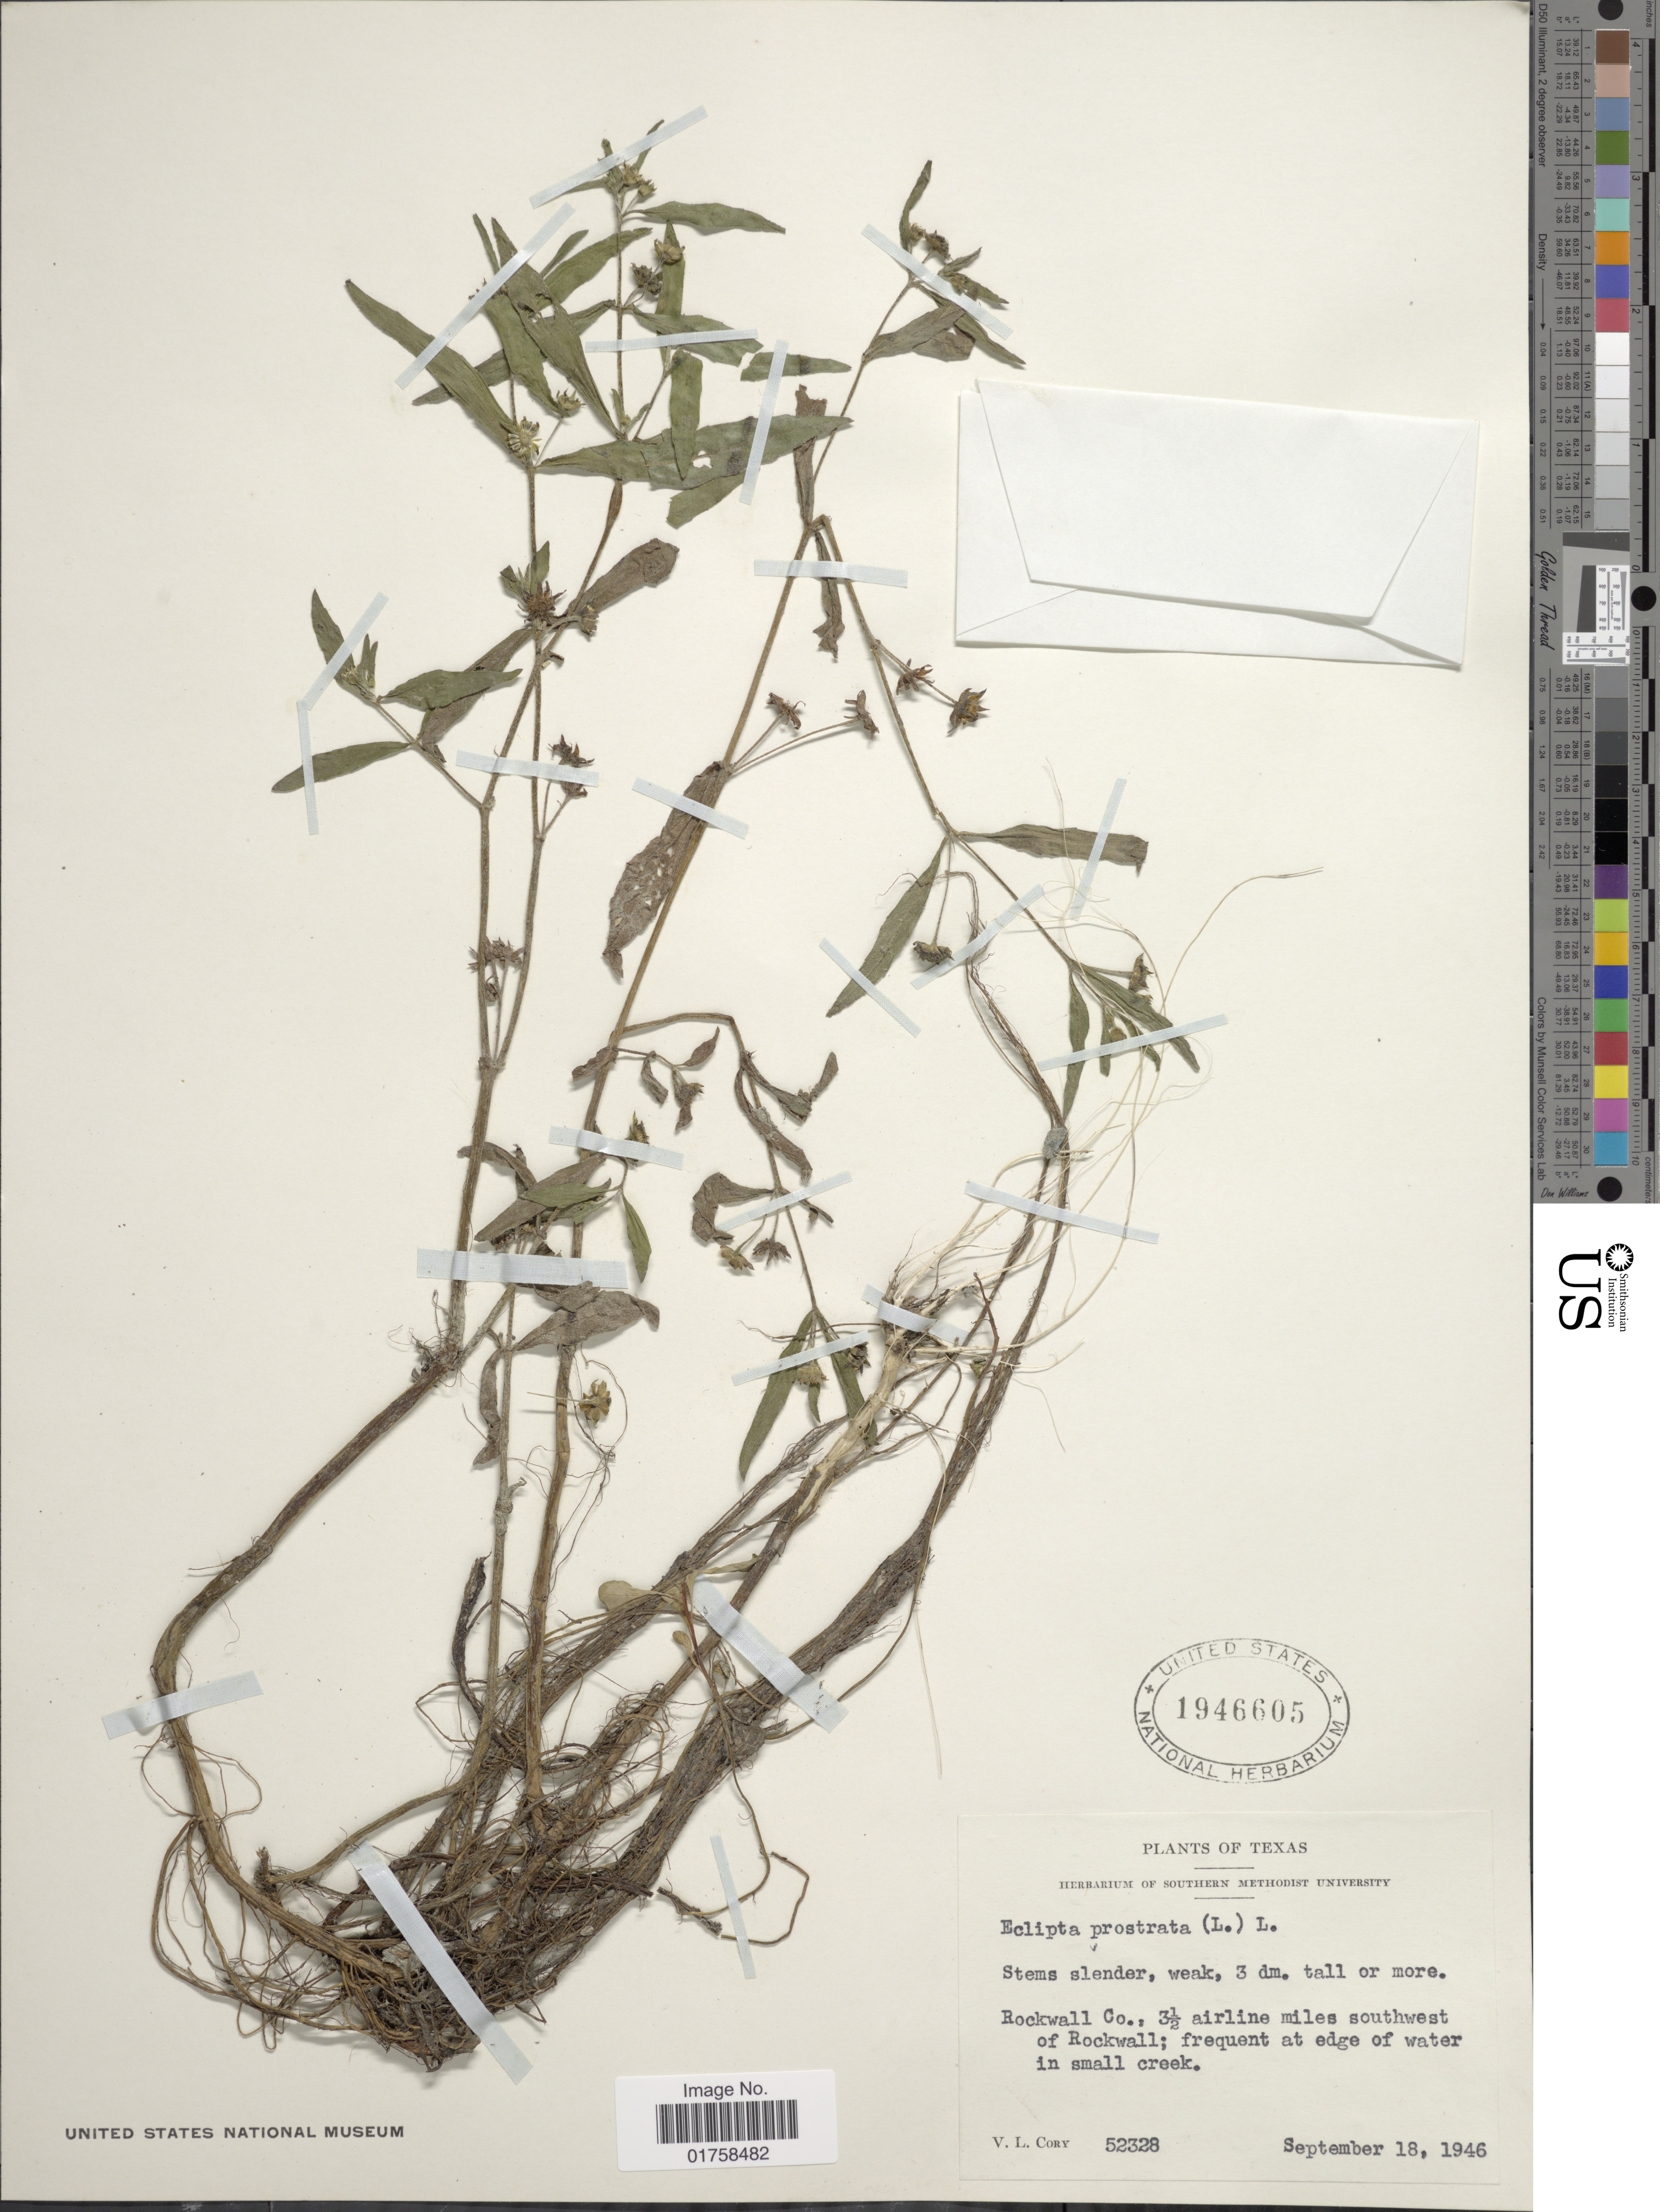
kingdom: Plantae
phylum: Tracheophyta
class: Magnoliopsida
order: Asterales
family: Asteraceae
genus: Eclipta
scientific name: Eclipta alba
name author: (L.) Hassk.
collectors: V. Cory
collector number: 52328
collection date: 1946-09-18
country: United States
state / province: Texas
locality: Rockwall Co.: 2.5 miles southwest of Rockwall; frequent at edge of water in small creek. Texas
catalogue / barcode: US 1946605